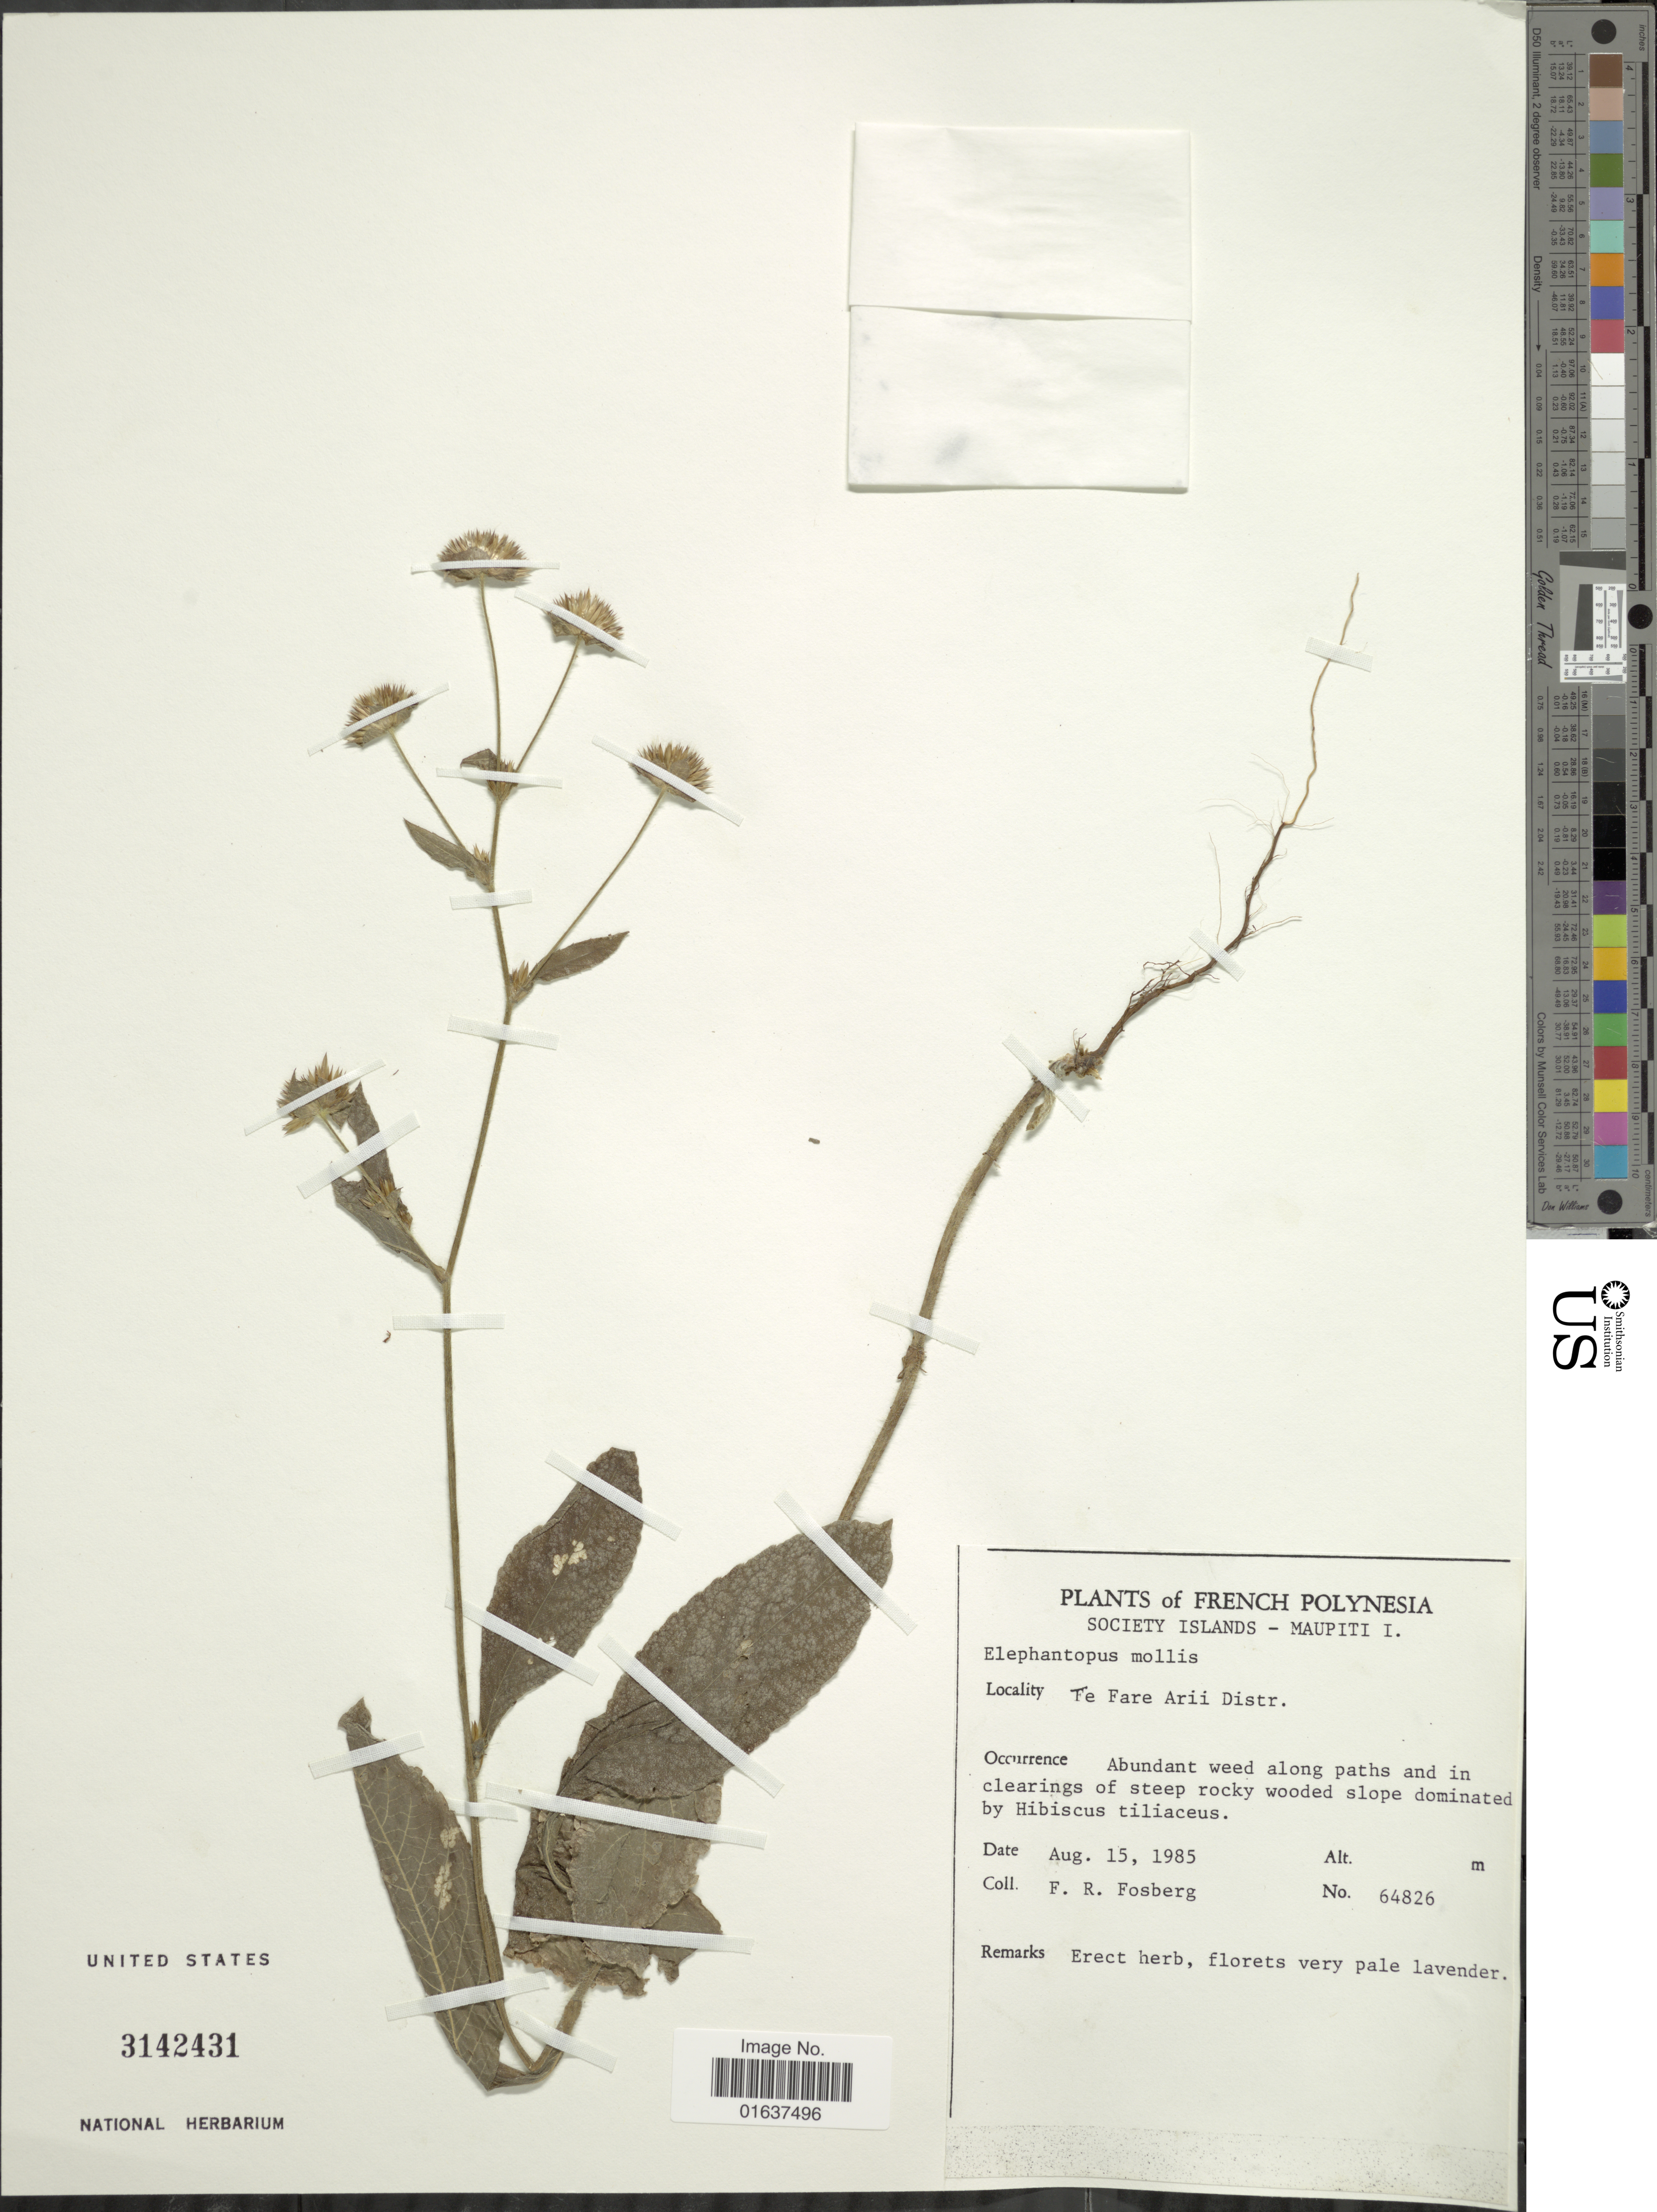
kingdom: Plantae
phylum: Tracheophyta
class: Magnoliopsida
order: Asterales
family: Asteraceae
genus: Elephantopus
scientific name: Elephantopus mollis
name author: Kunth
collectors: F. R. Fosberg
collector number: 64826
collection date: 1985-08-15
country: French Polynesia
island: Maupiti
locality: Society Islands. Maupiti. Te Frae Arii Distr.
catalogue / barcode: US 3142431